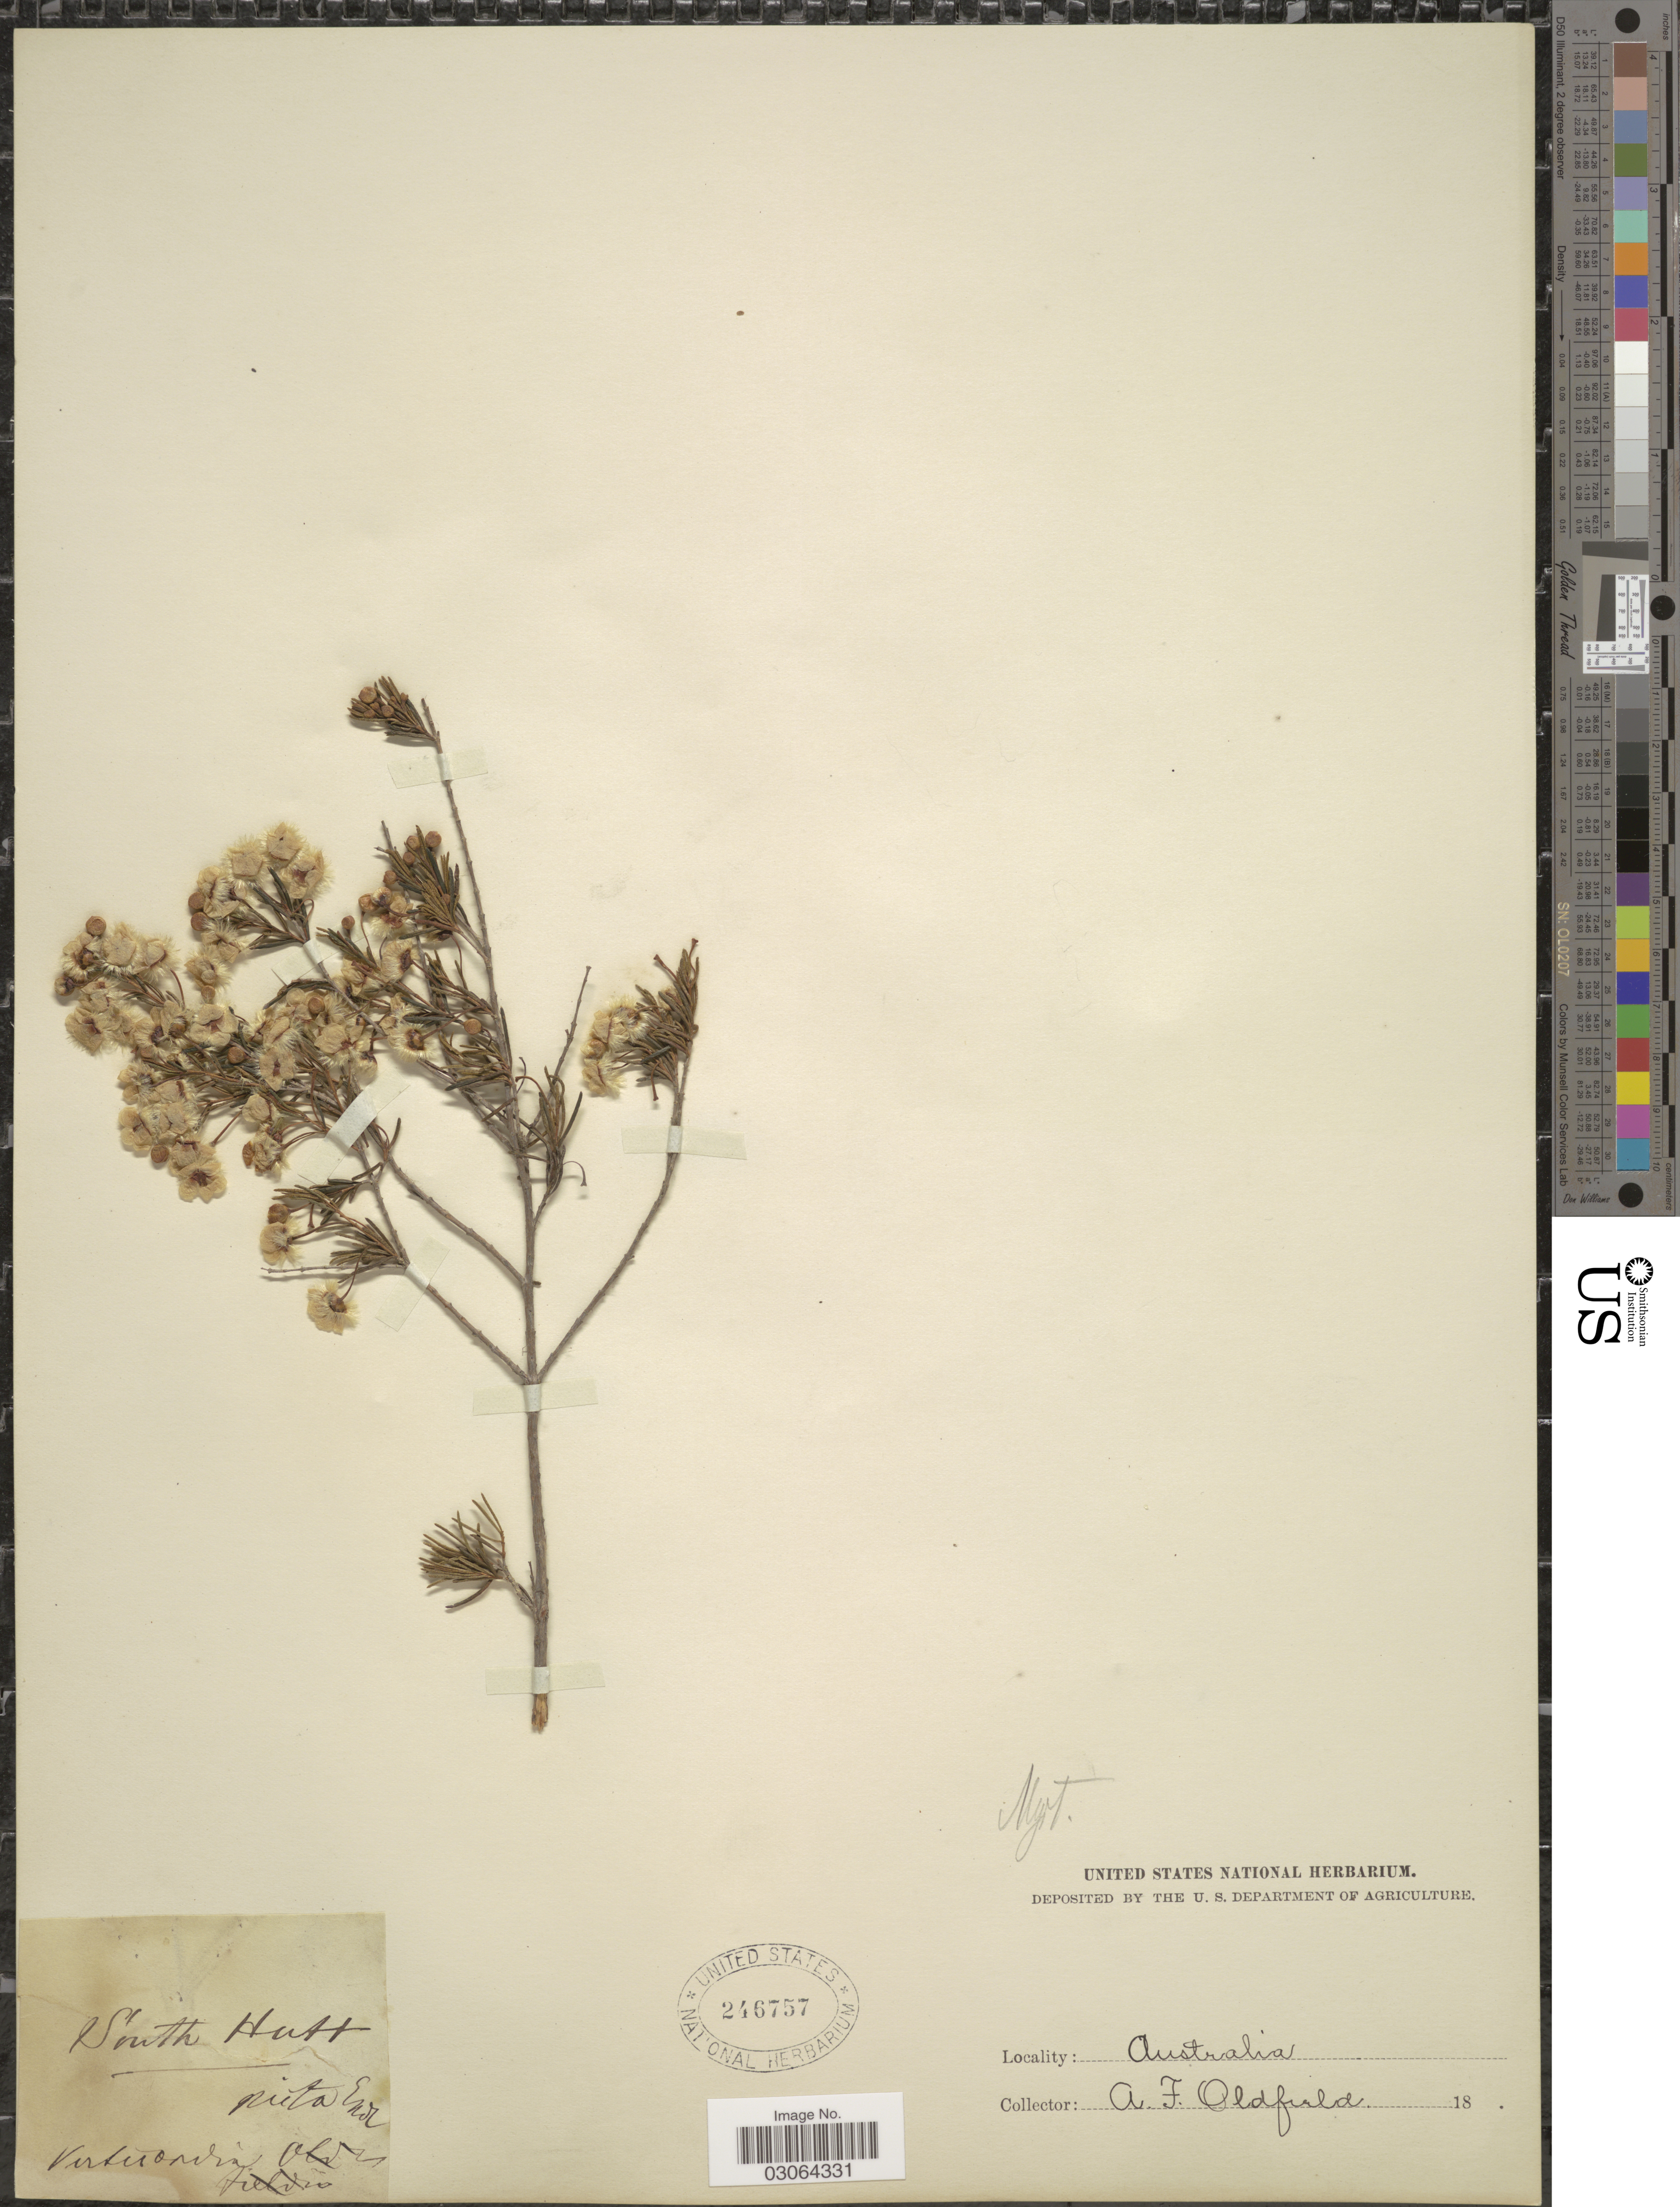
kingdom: Plantae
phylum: Tracheophyta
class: Magnoliopsida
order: Myrtales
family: Myrtaceae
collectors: A. Oldfield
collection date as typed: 18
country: Australia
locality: South Hutt.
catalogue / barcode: US 246757